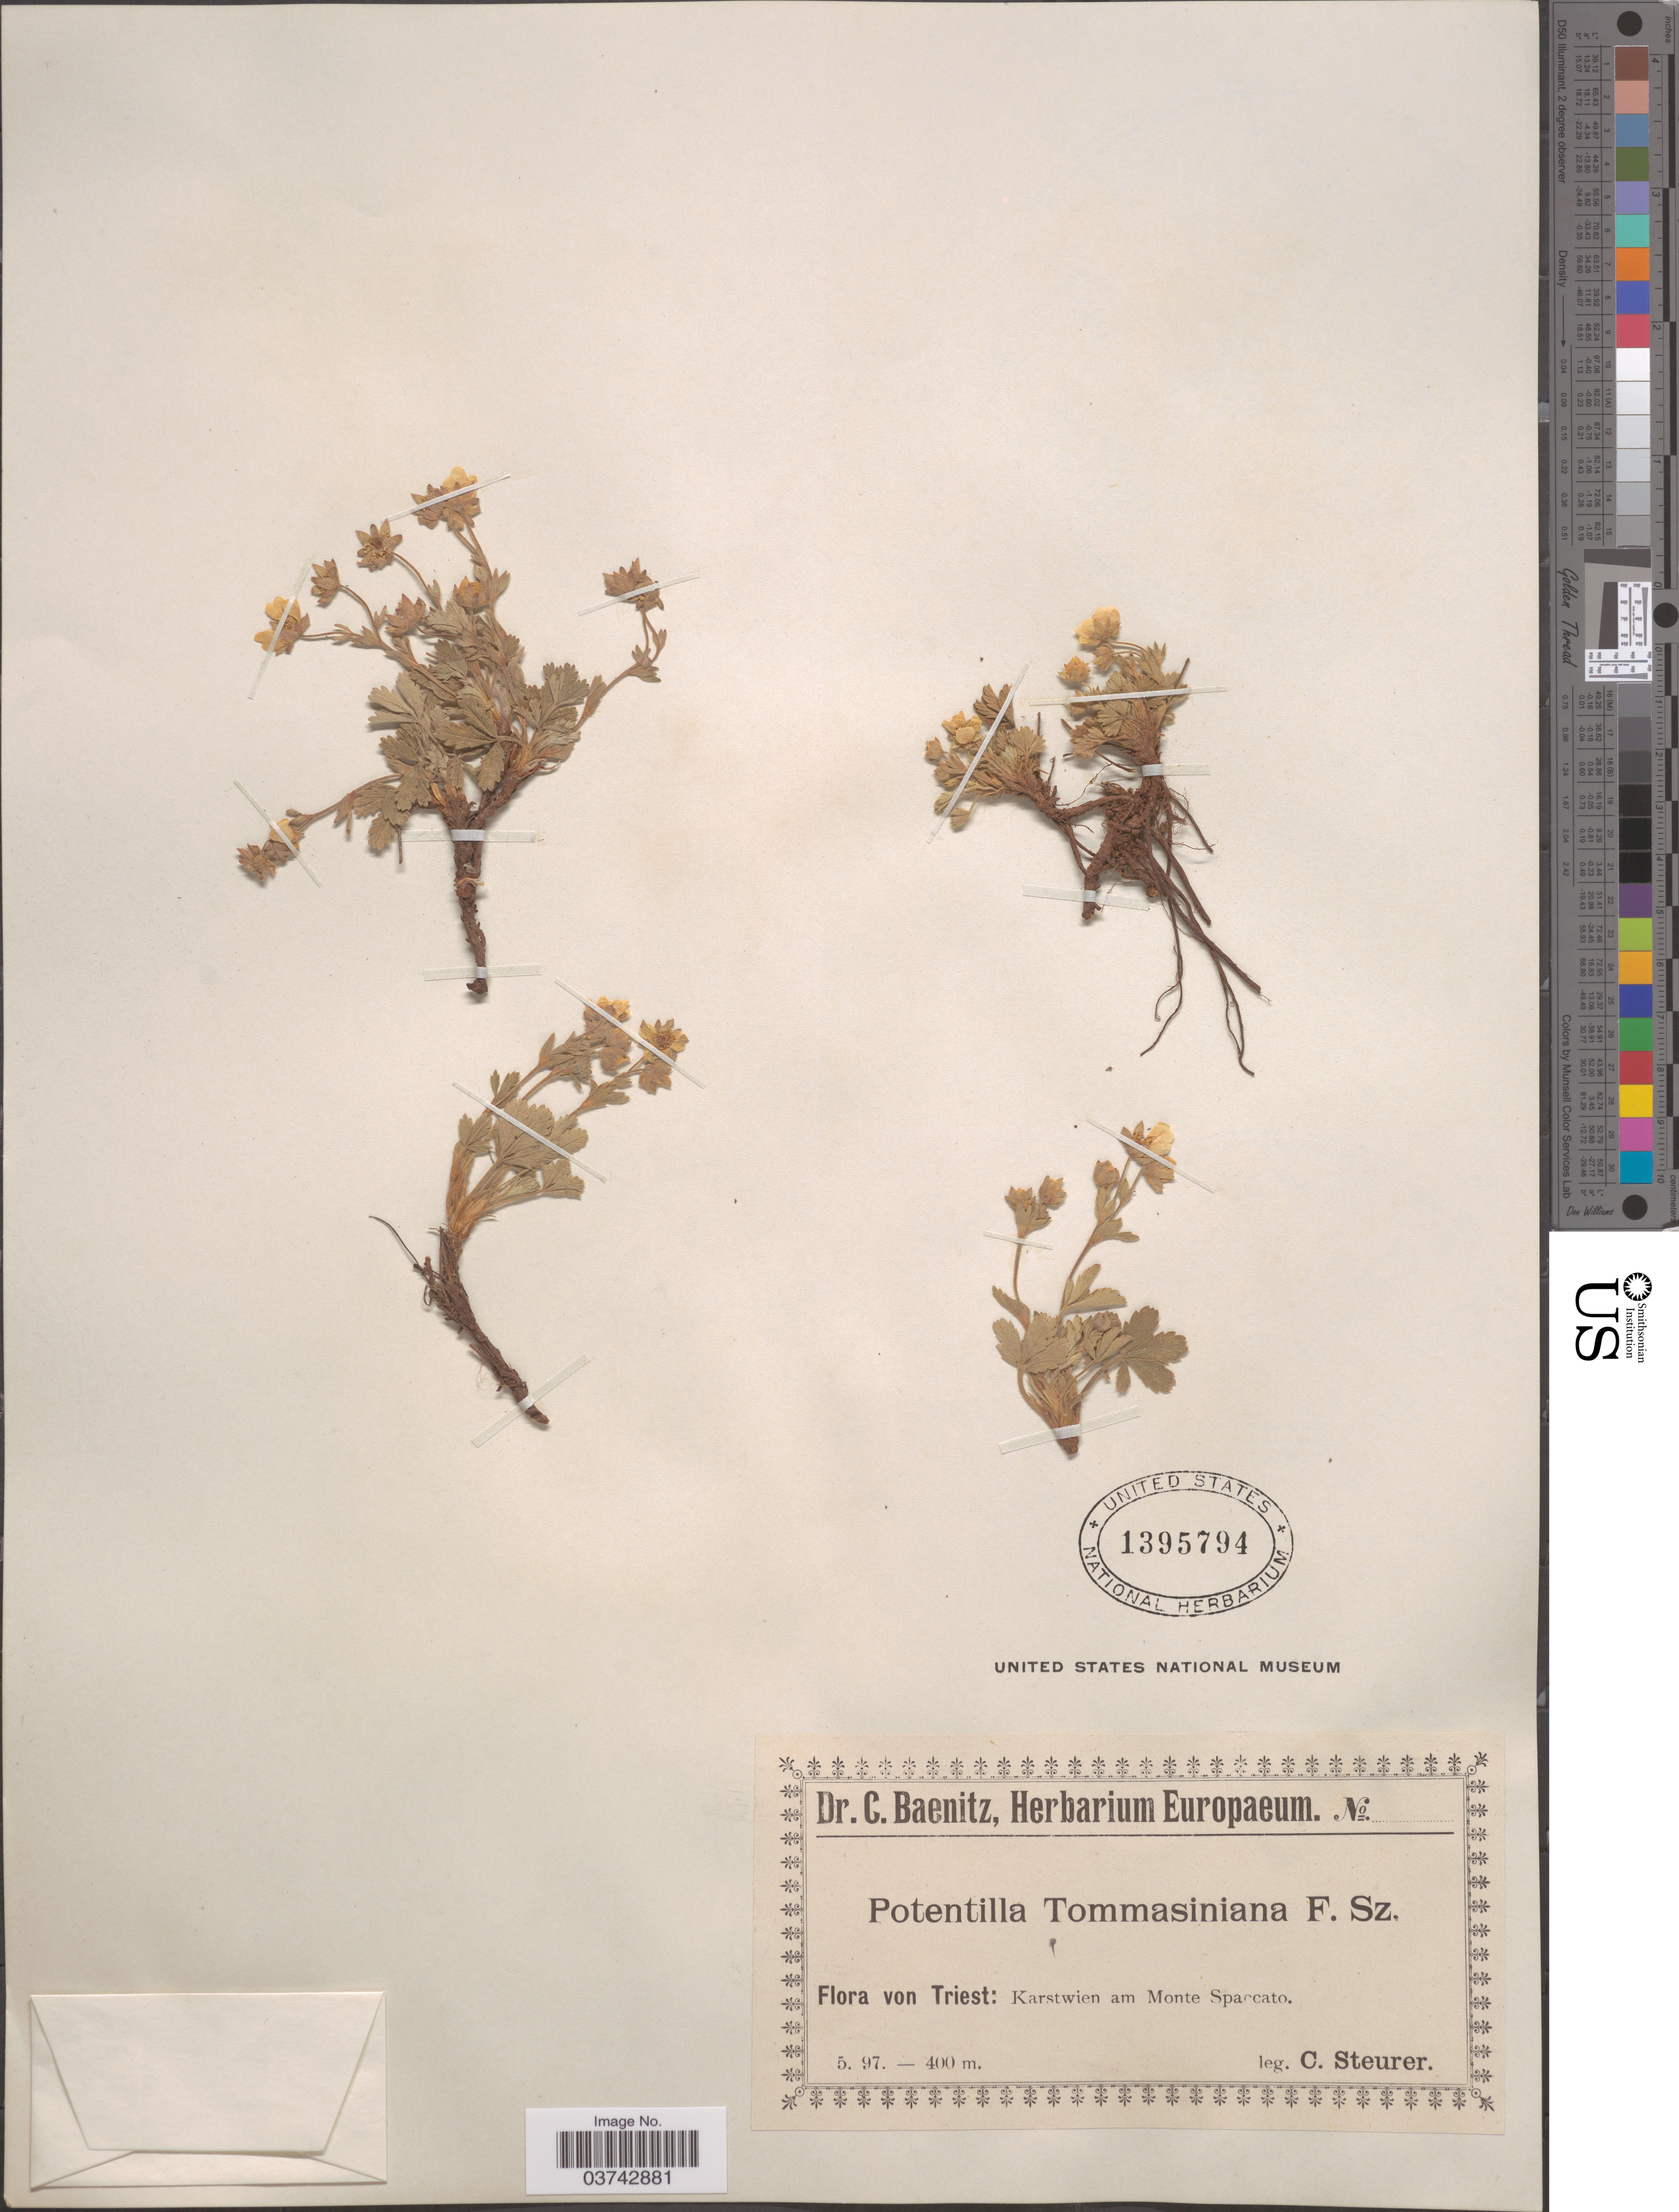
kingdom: Plantae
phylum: Tracheophyta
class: Magnoliopsida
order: Rosales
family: Rosaceae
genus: Potentilla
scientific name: Potentilla tomasiniana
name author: F.W. Schultz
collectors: C. Steurer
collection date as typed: Transcribed d/m/y: /5/97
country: Italy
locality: Triest: Karstwien am Monte Spaccato.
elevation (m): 400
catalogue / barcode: US 1395794